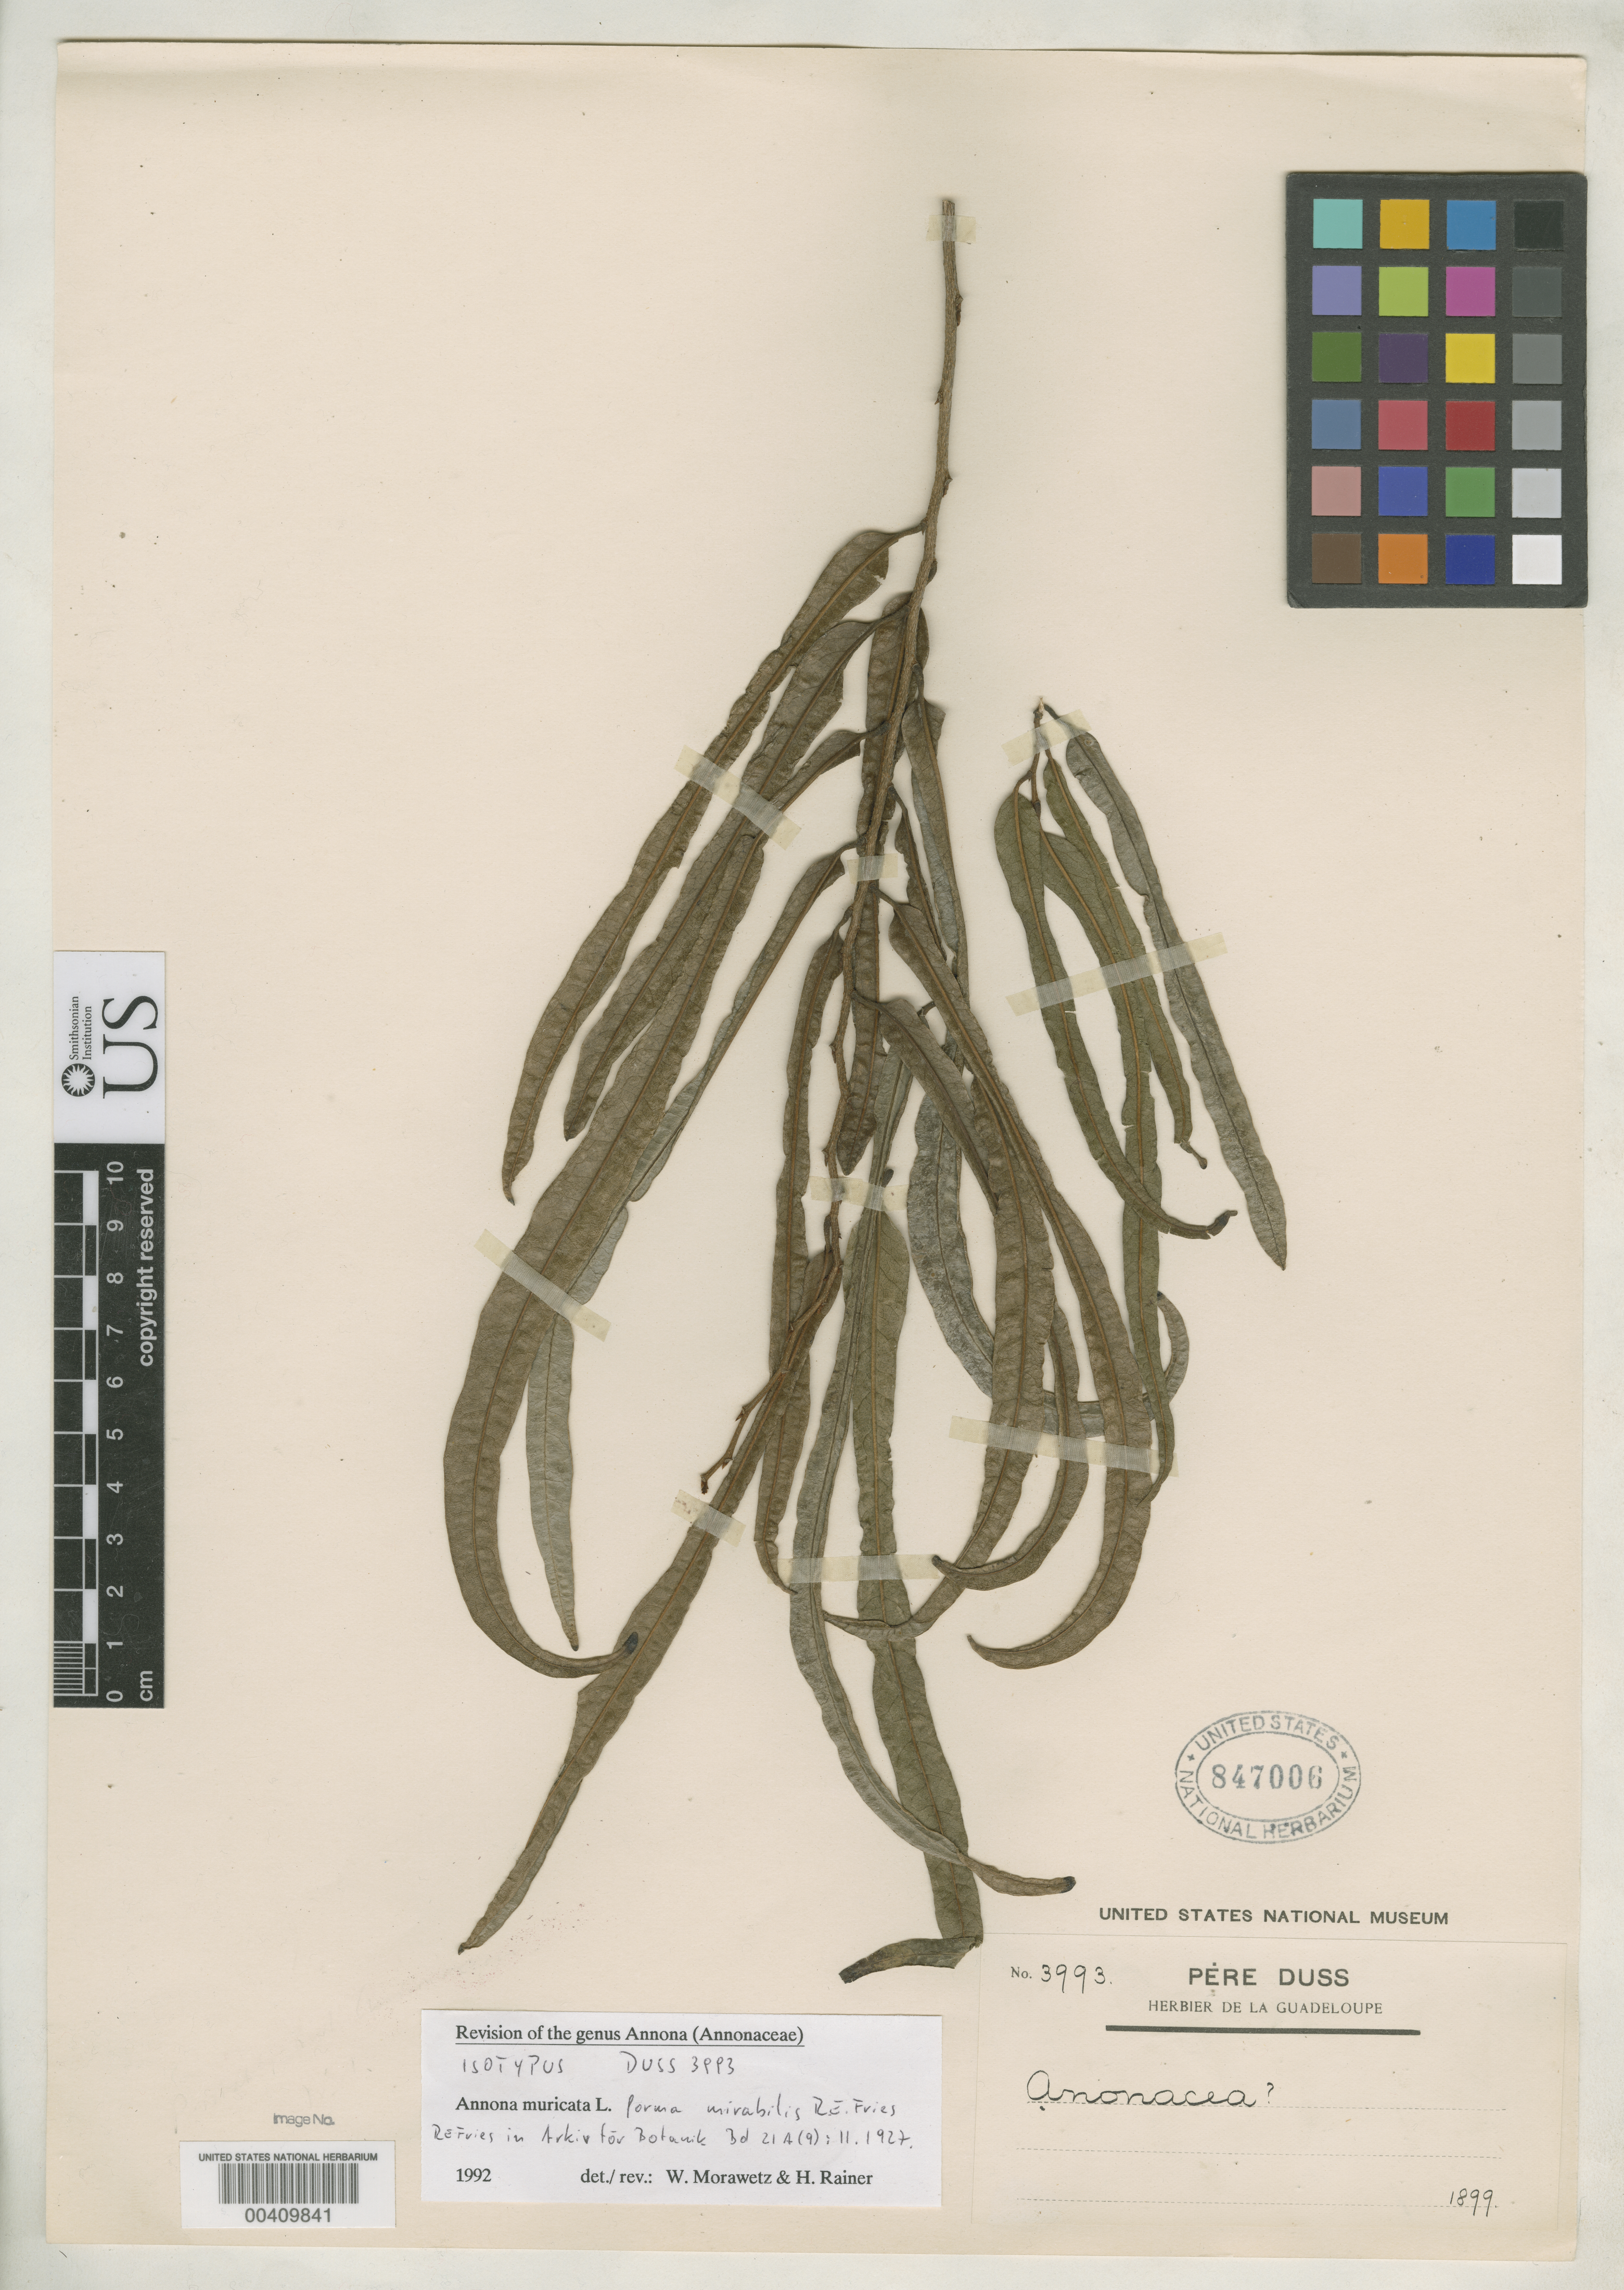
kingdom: Plantae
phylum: Tracheophyta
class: Magnoliopsida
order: Magnoliales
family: Annonaceae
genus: Annona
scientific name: Annona muricata f. mirabilis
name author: R.E. Fr.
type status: Isotype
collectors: Père Duss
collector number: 3993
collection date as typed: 1899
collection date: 1899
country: Guadeloupe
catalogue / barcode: US 847006